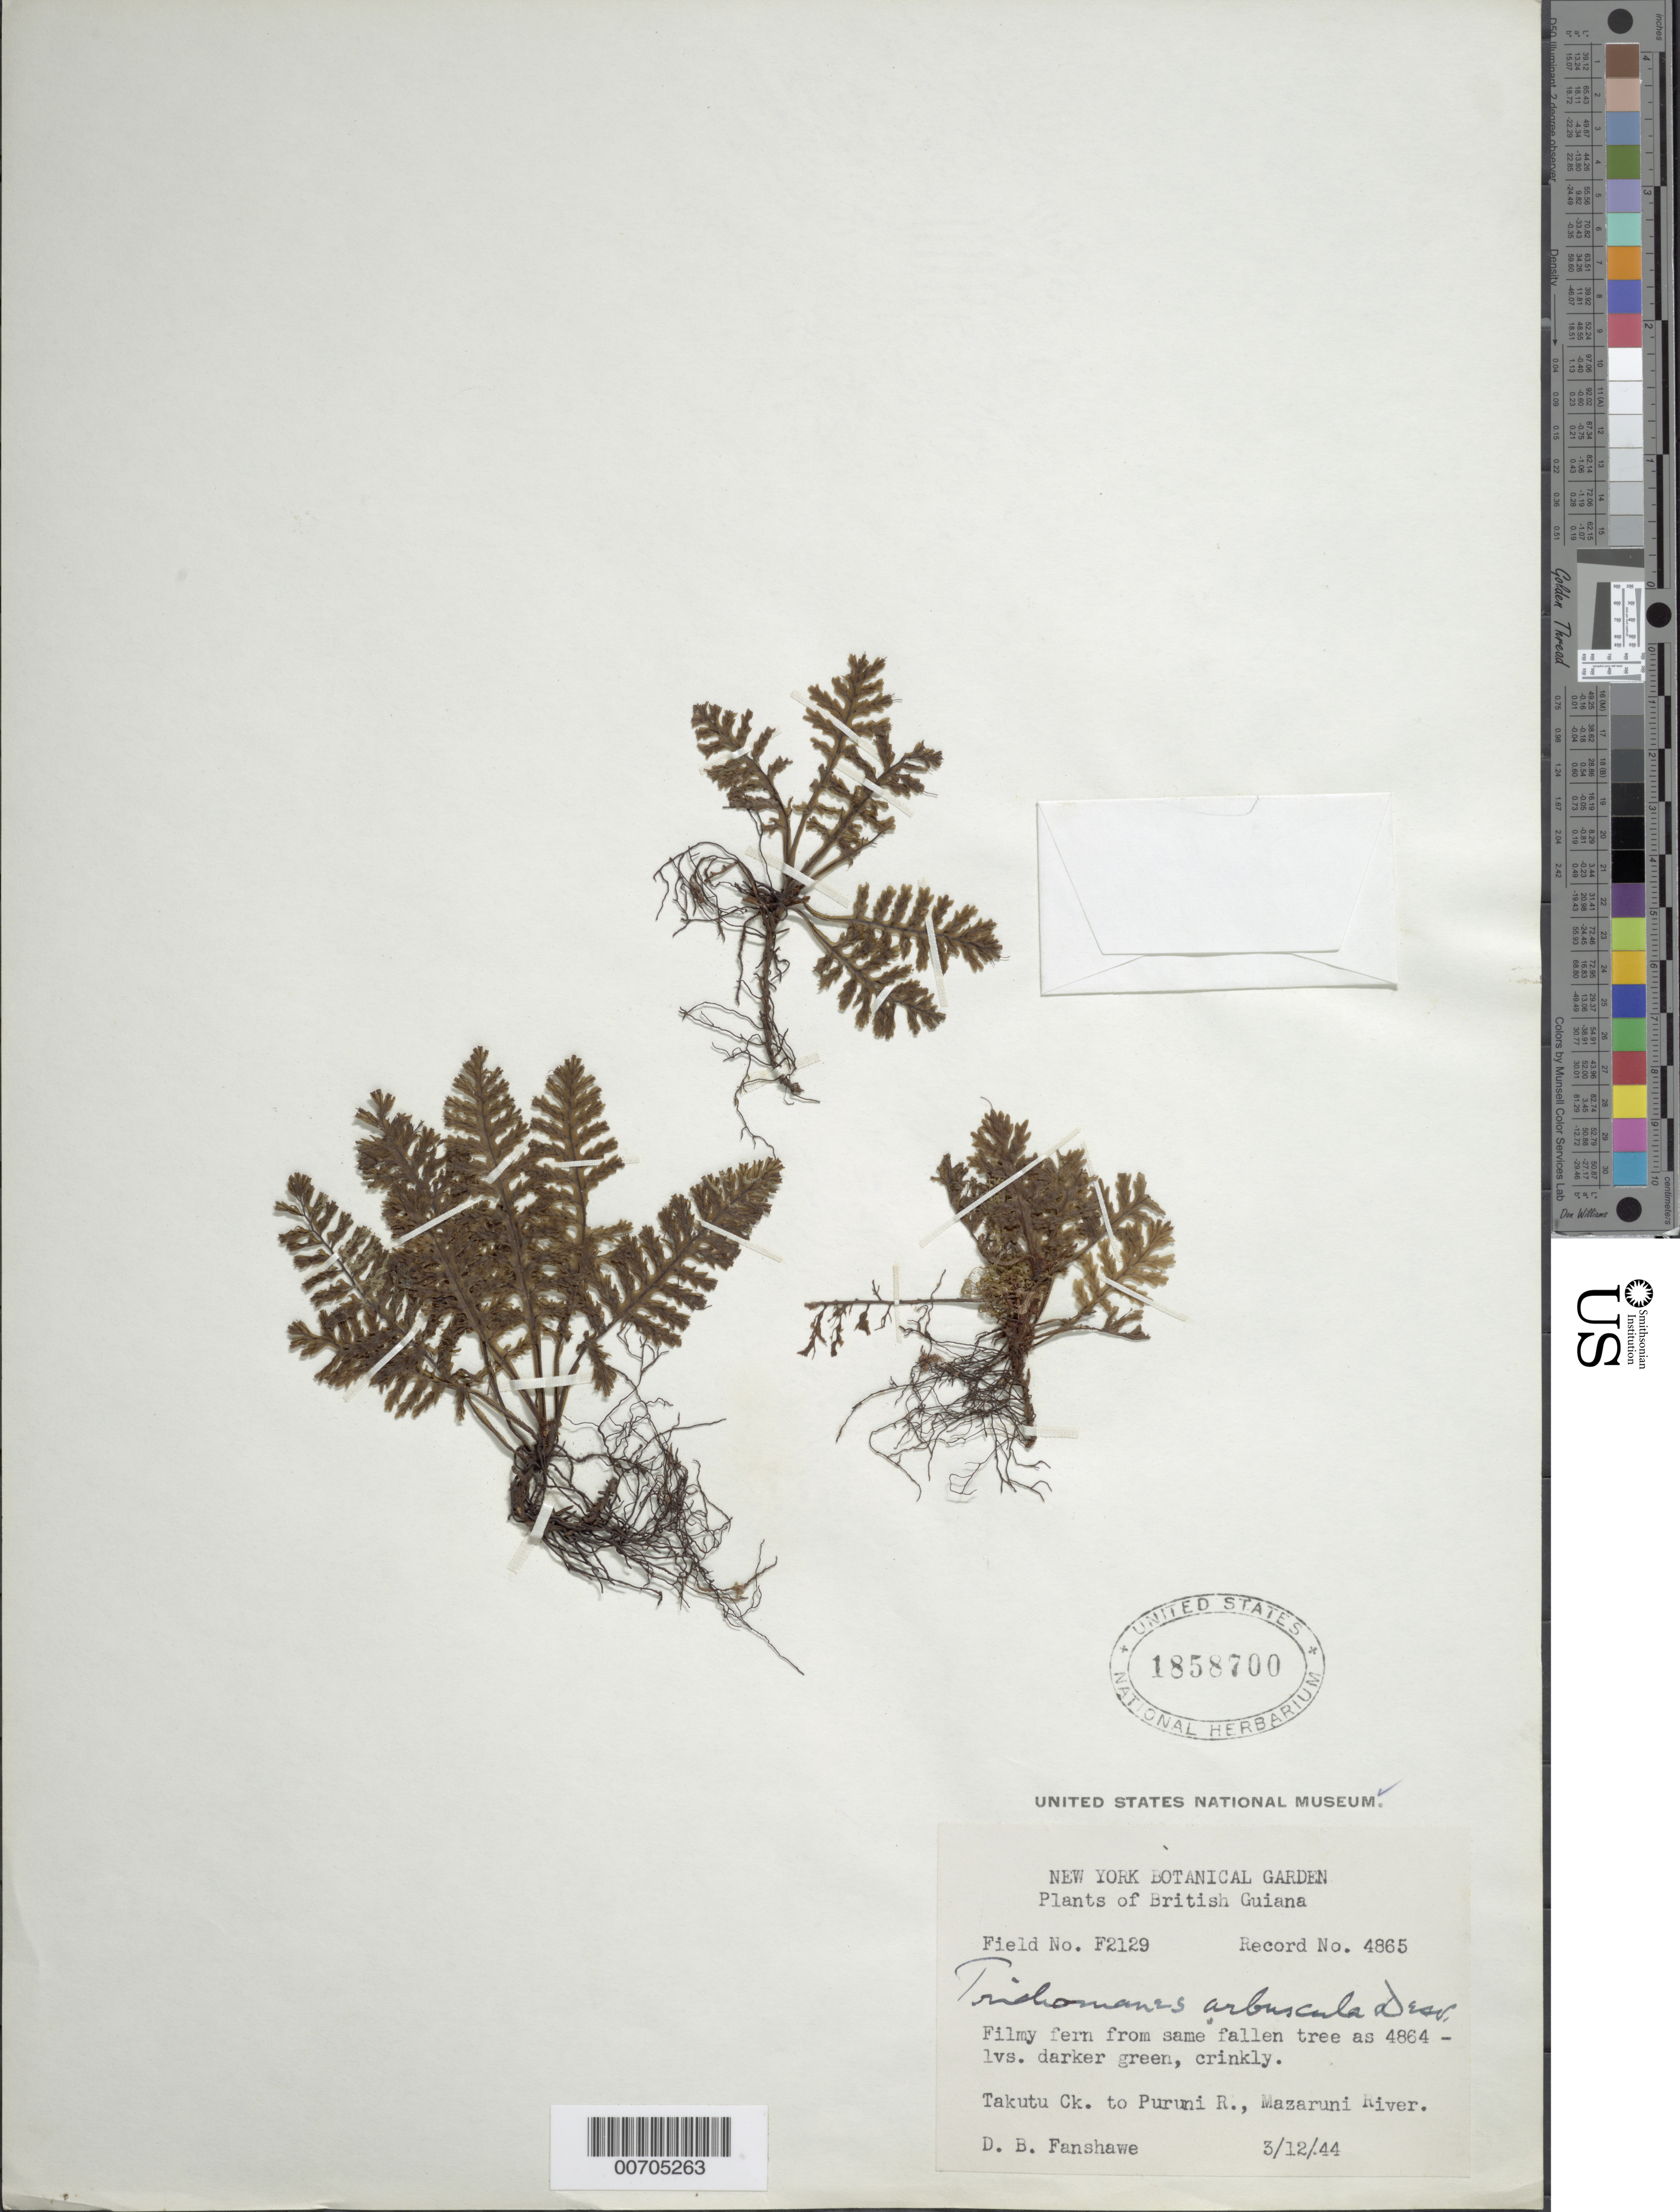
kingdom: Plantae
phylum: Tracheophyta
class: Polypodiopsida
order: Hymenophyllales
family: Hymenophyllaceae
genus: Trichomanes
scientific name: Trichomanes arbuscula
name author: Desv.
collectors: D. B. Fanshawe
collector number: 4865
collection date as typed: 3-Dec-44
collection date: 1944-12-03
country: Guyana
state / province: U. Takutu-U. Essequibo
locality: Takutu Creek to Puruni River, Mazaruni River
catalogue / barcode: US 1858700